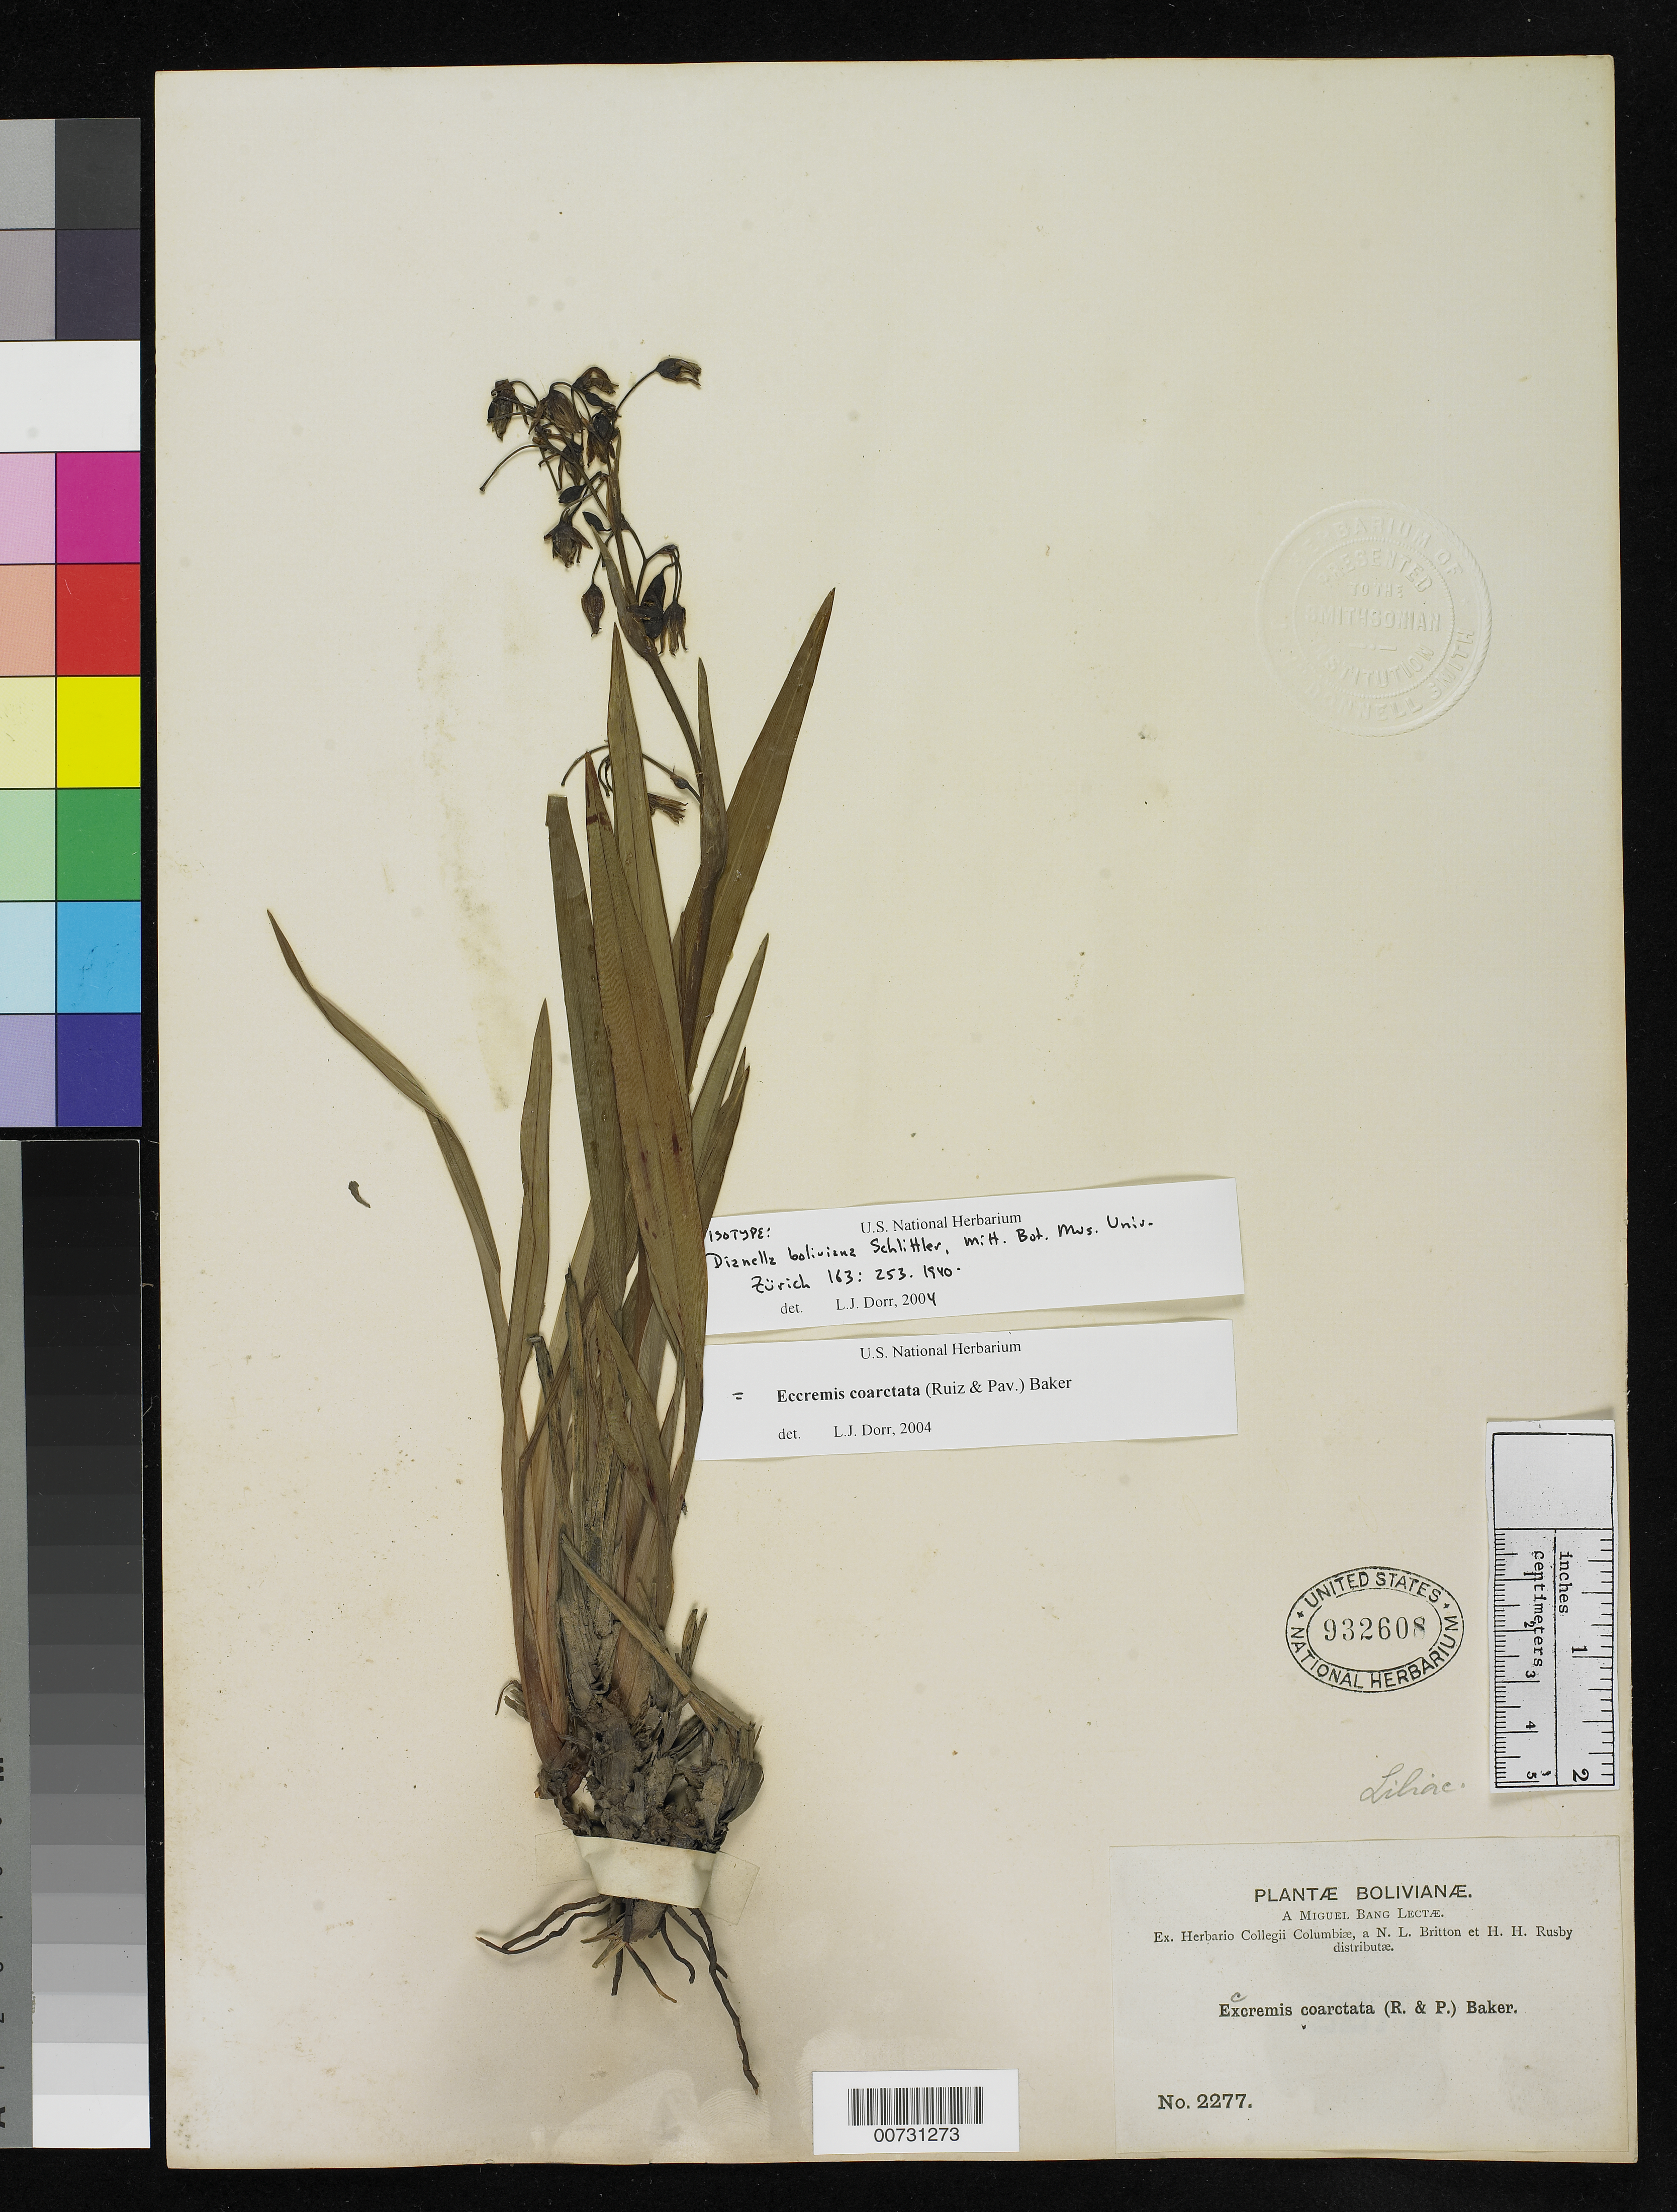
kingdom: Plantae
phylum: Tracheophyta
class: Liliopsida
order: Asparagales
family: Asphodelaceae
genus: Dianella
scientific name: Dianella boliviana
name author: Schlittler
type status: Isotype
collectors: M. Bang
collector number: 2277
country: Bolivia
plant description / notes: Collector name not cited in protologue, but number and other data match.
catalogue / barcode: US 932608